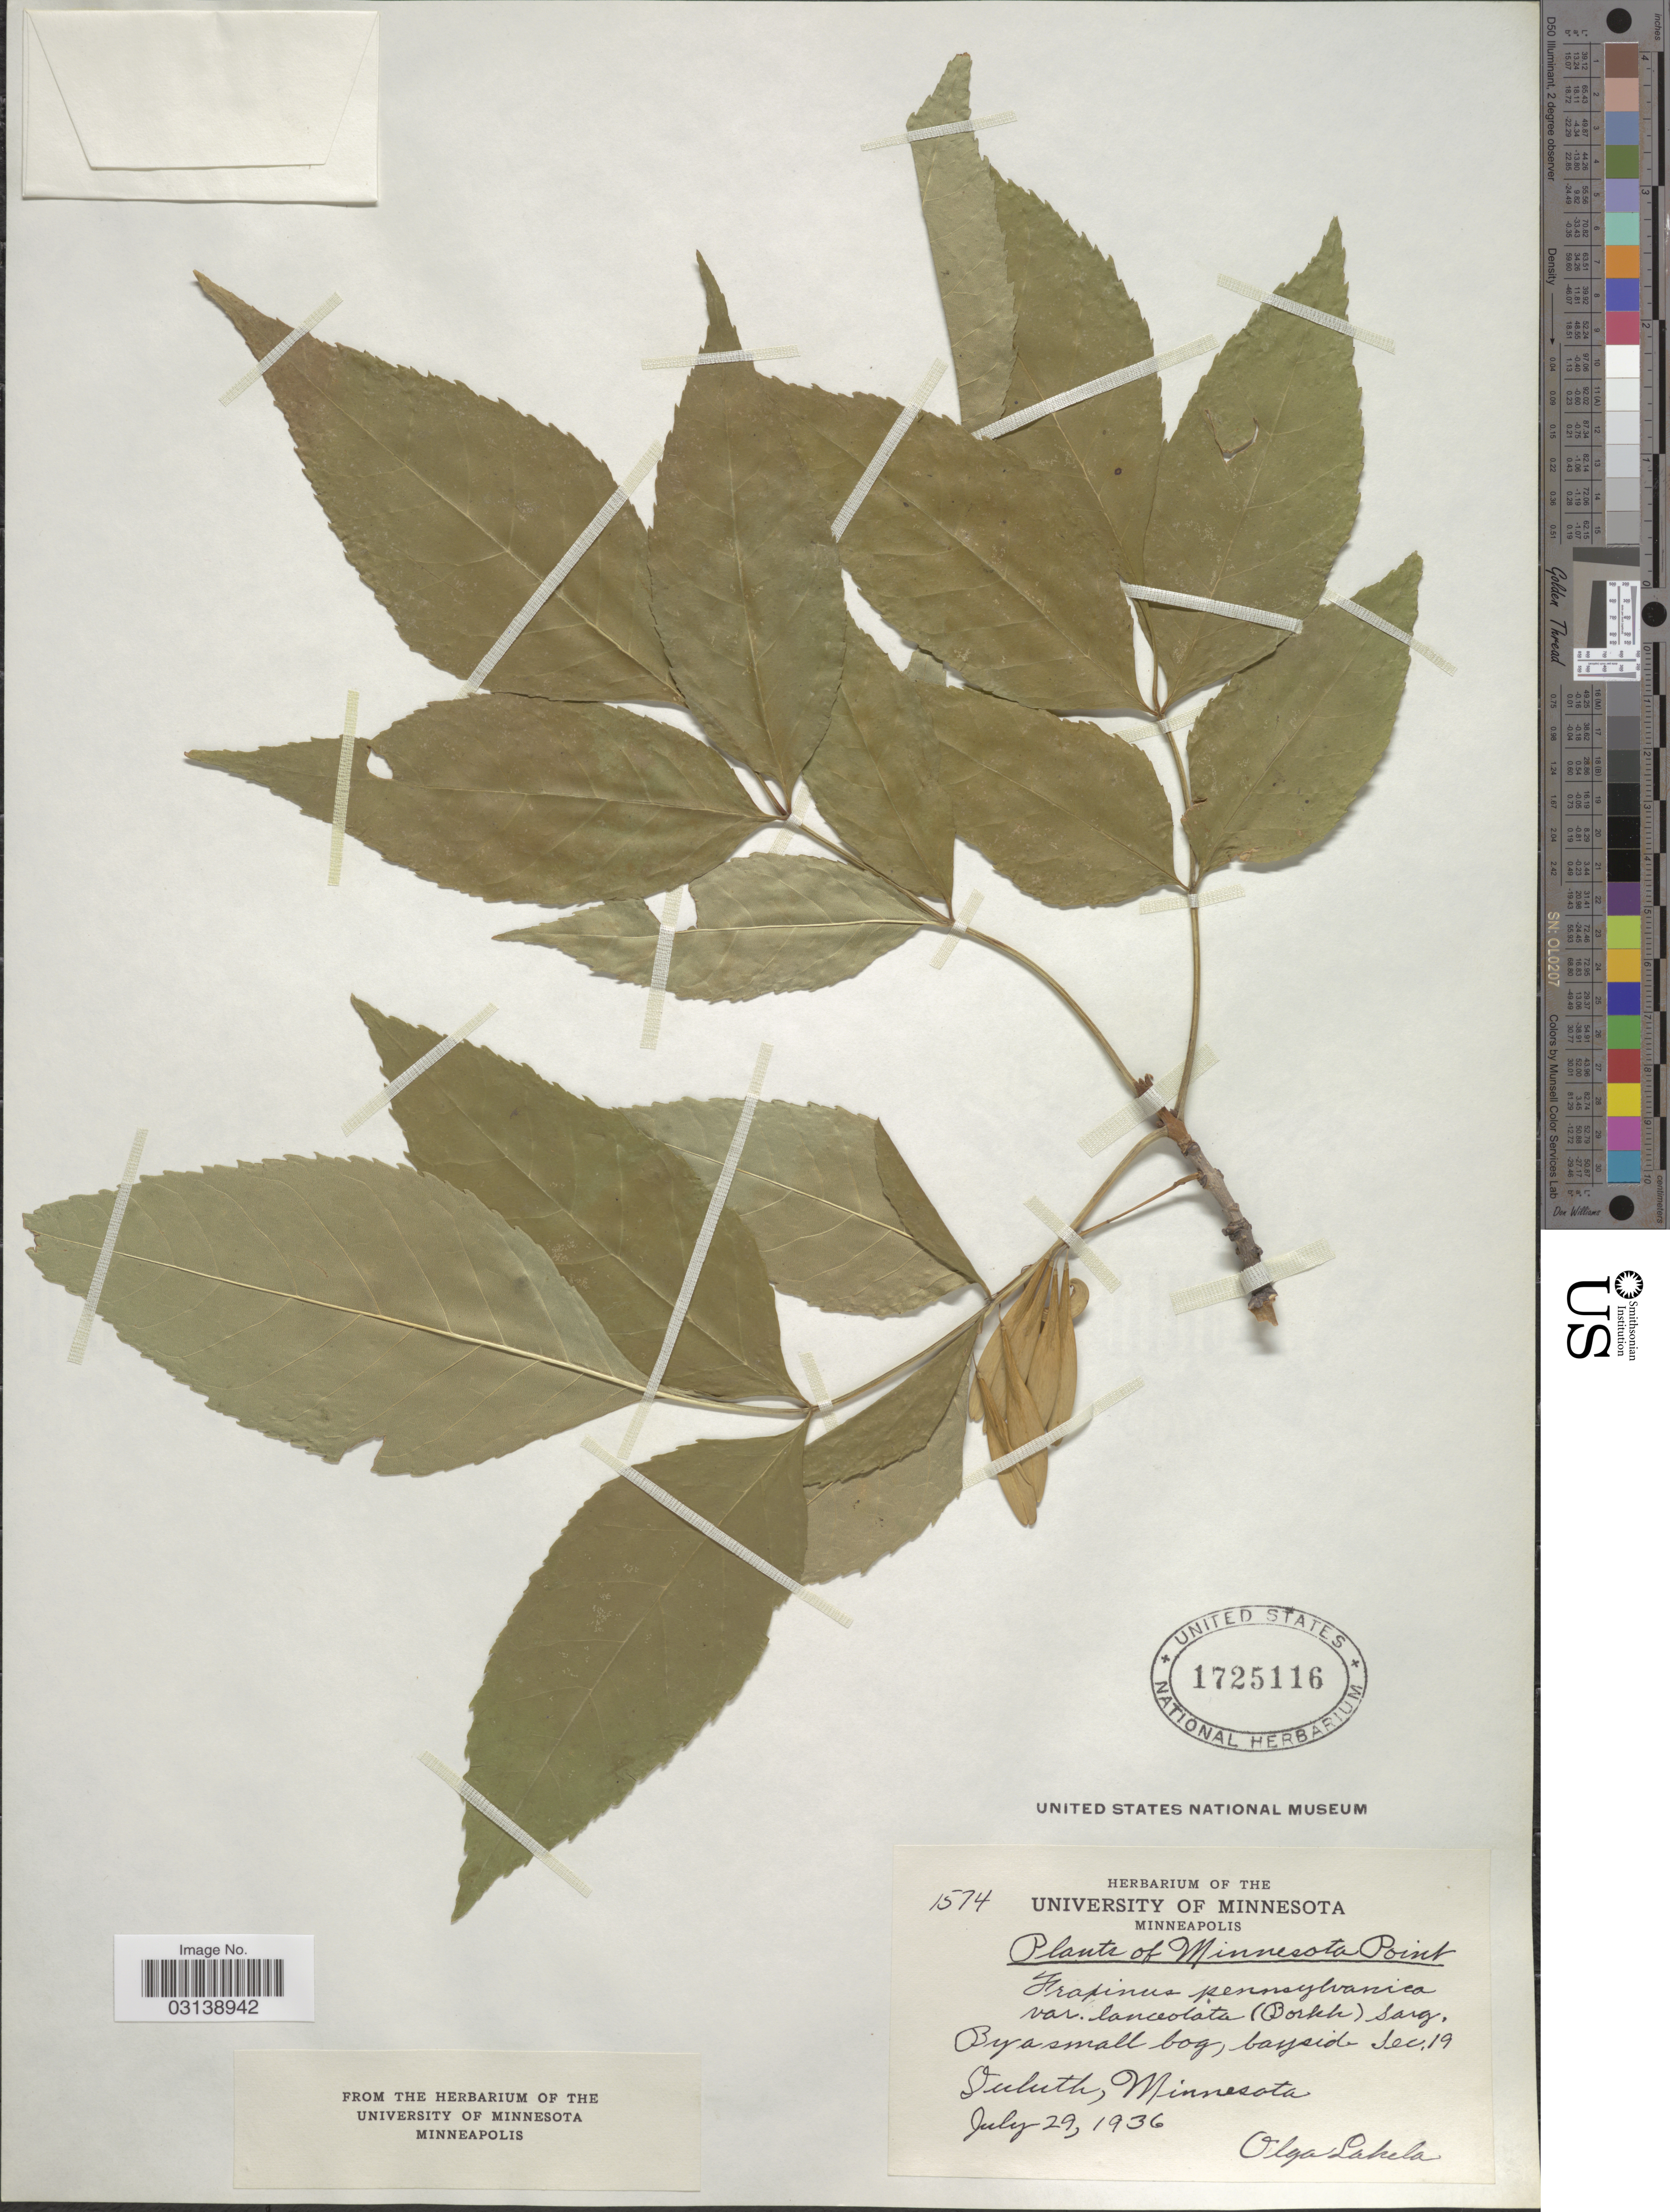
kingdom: Plantae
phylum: Tracheophyta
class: Magnoliopsida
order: Lamiales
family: Oleaceae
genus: Fraxinus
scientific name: Fraxinus pennsylvanica var. campestris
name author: (Britton) F.C. Gates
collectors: O. K. Lakela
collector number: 1574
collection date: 1936-07-29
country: United States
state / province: Minnesota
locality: Bayside Sec. 19 Duluth.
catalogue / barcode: US 1725116